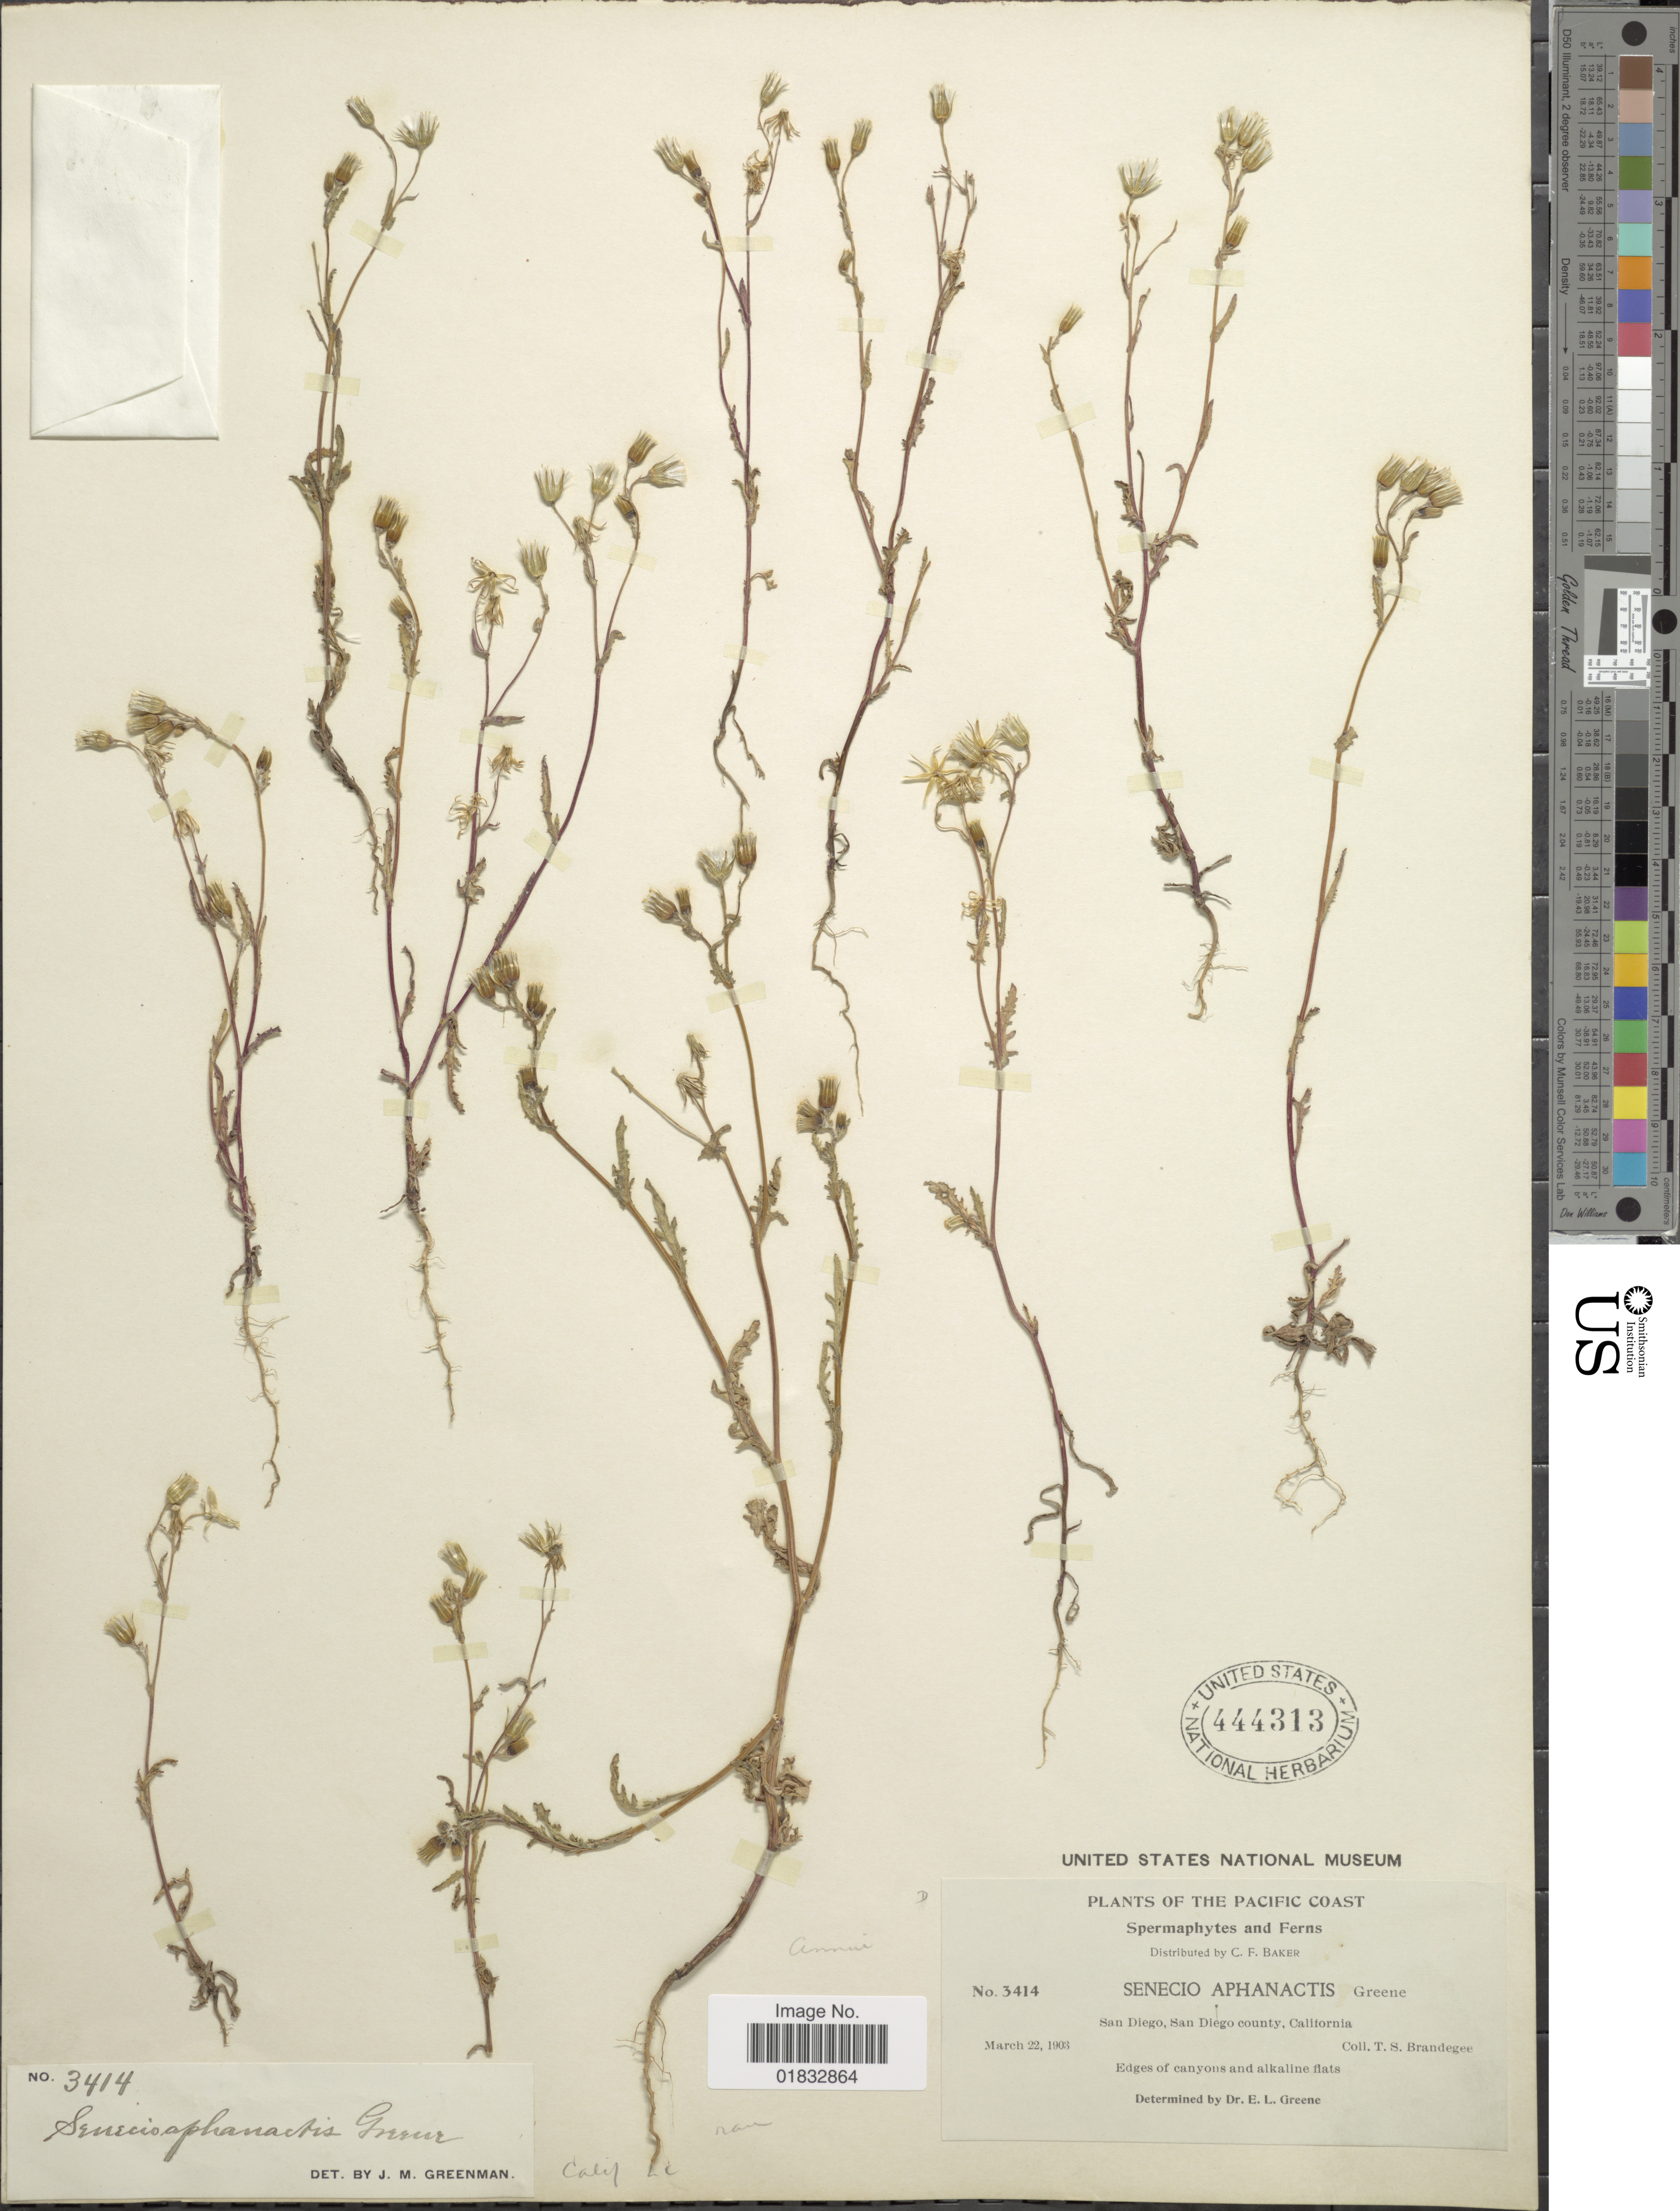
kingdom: Plantae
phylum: Tracheophyta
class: Magnoliopsida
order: Asterales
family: Asteraceae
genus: Senecio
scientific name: Senecio aphanactis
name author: Greene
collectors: T. S. Brandegee (herbarium)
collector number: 3414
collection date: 1903-03-22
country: United States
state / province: California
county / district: San Diego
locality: The Pacific Coast, San Diego, San Diego county, Edges of canyons and alkaline flats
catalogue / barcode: US 444313